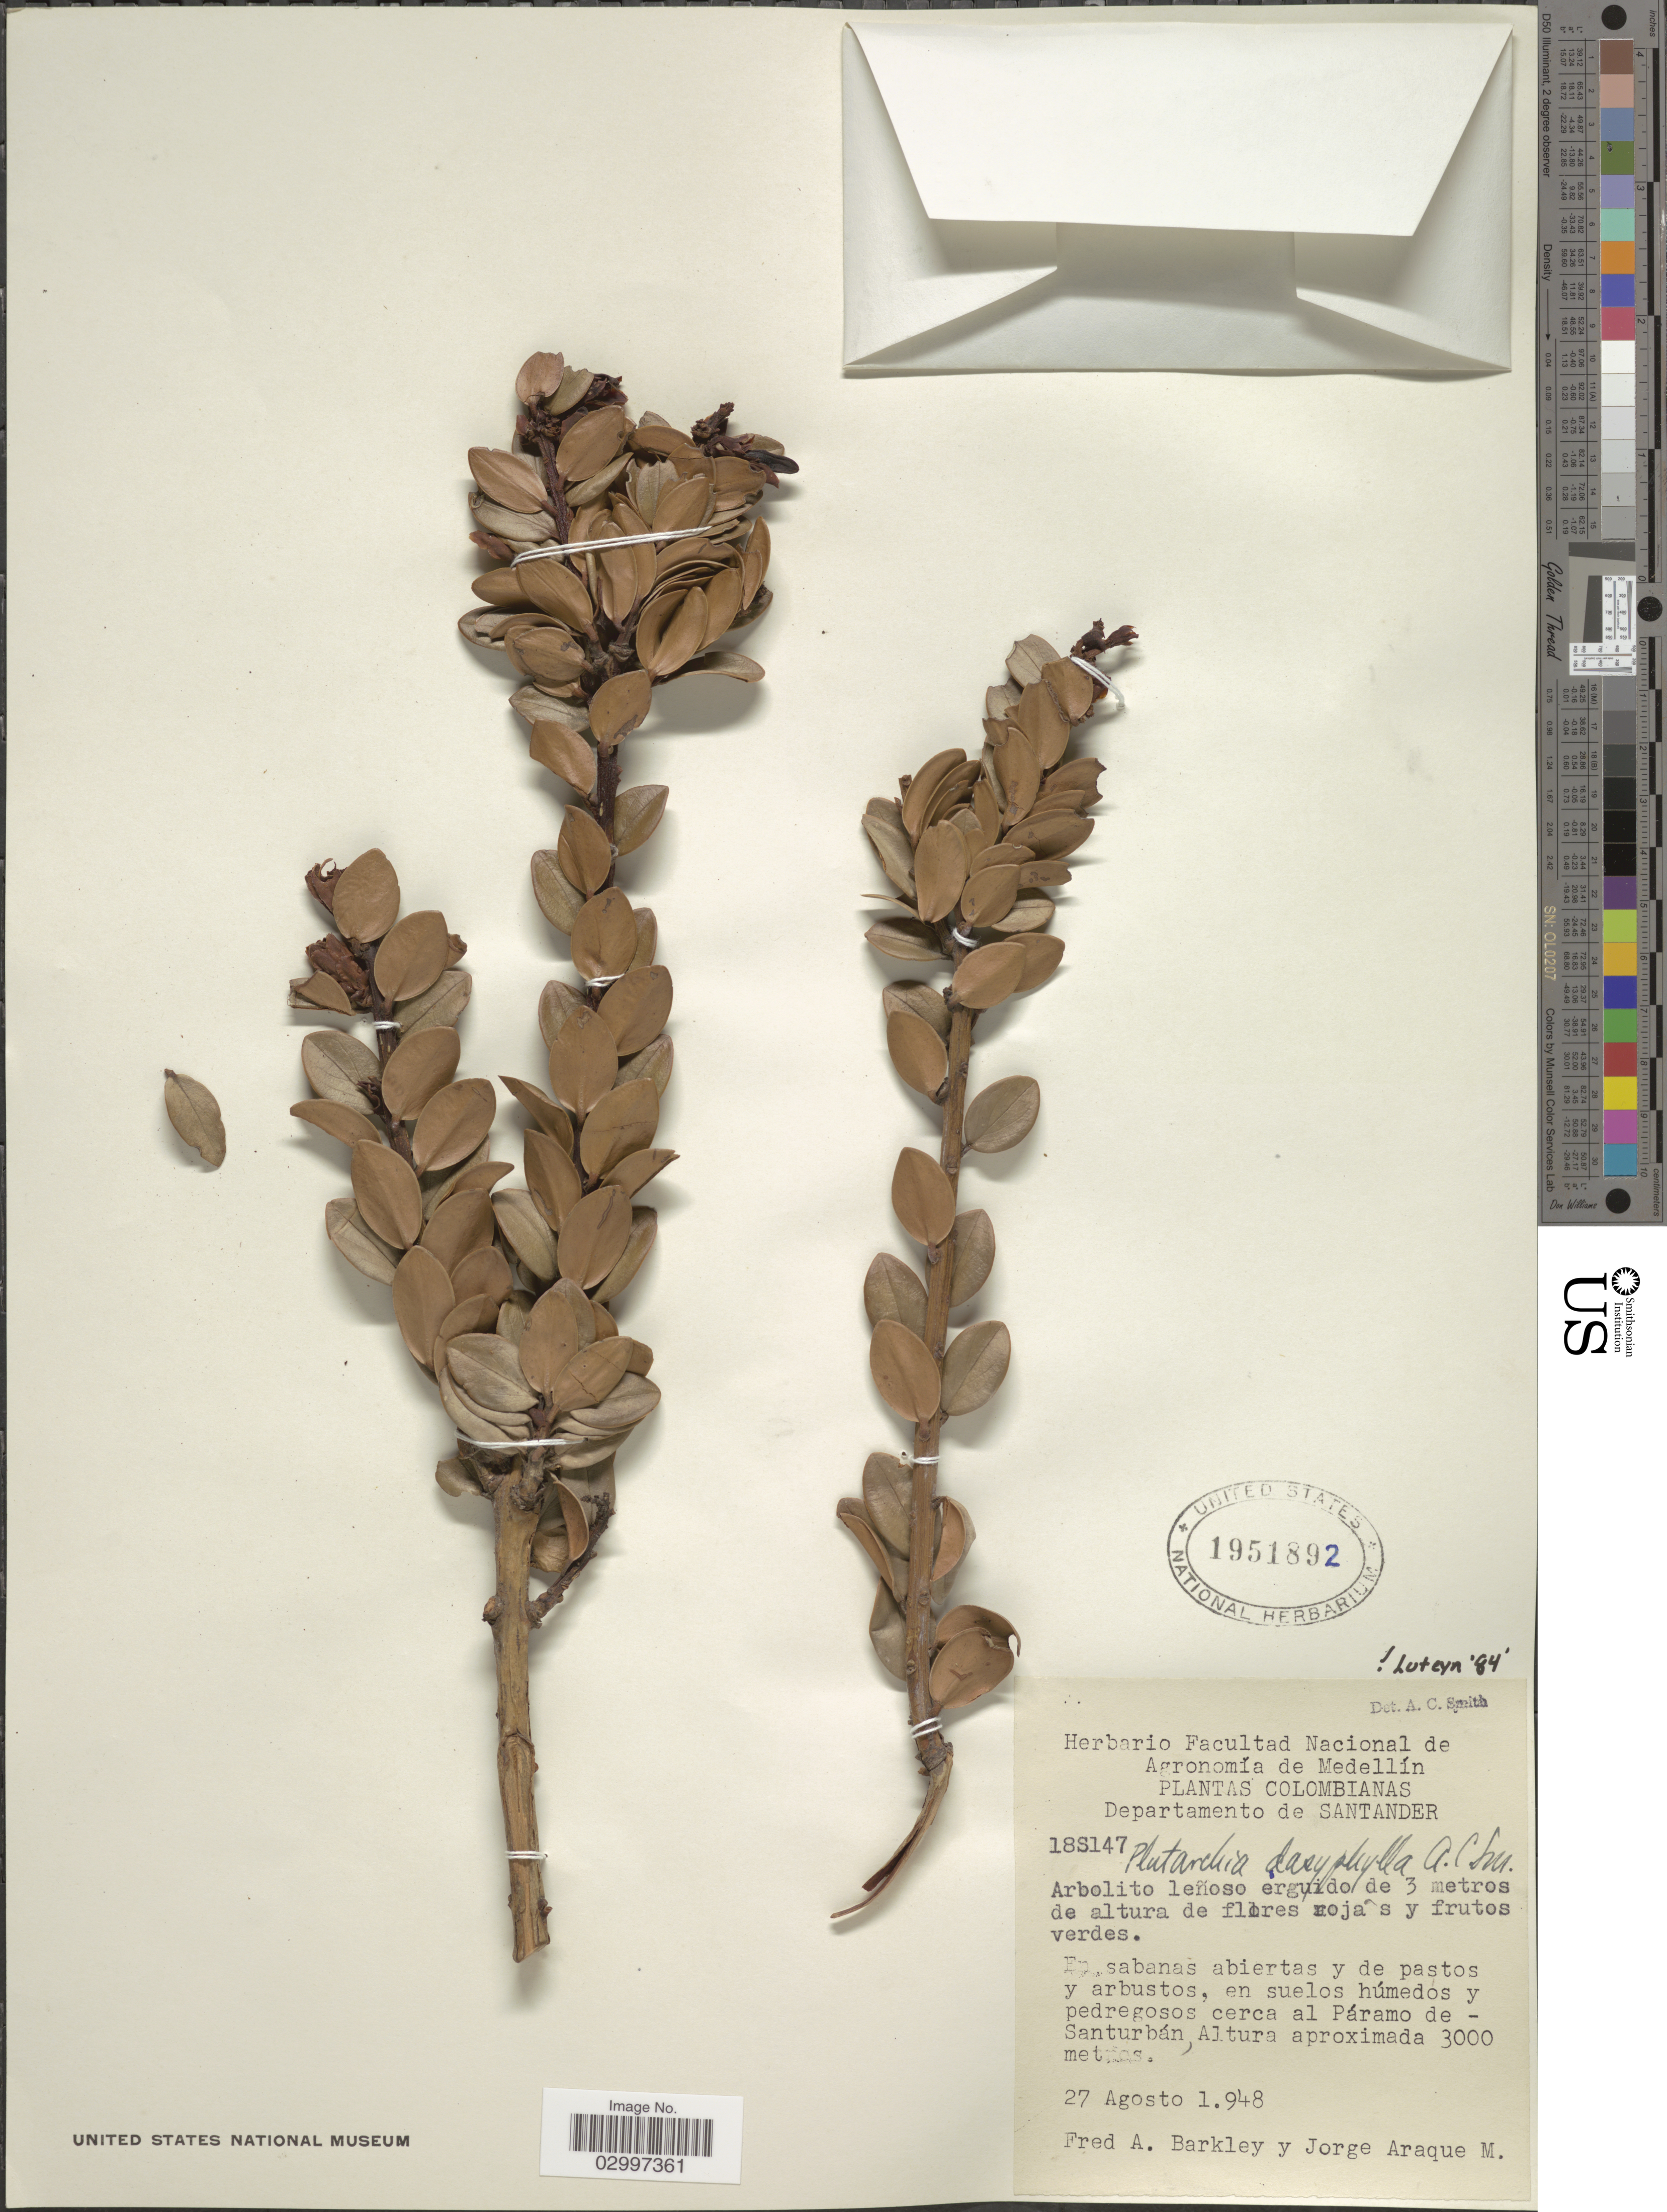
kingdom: Plantae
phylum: Tracheophyta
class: Magnoliopsida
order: Ericales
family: Ericaceae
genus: Plutarchia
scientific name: Plutarchia dasyphylla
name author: A.C. Sm.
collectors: F. A. Barkley & J. Araque Molina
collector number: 18S147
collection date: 1948-08-27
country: Colombia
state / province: Santander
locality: Departamento de Santander, En sabanas abiertas y de pastos y arbustos, en suelos húmedos y pedregosos cerca al Páramo de Santurbán.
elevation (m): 3000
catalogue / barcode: US 1951892